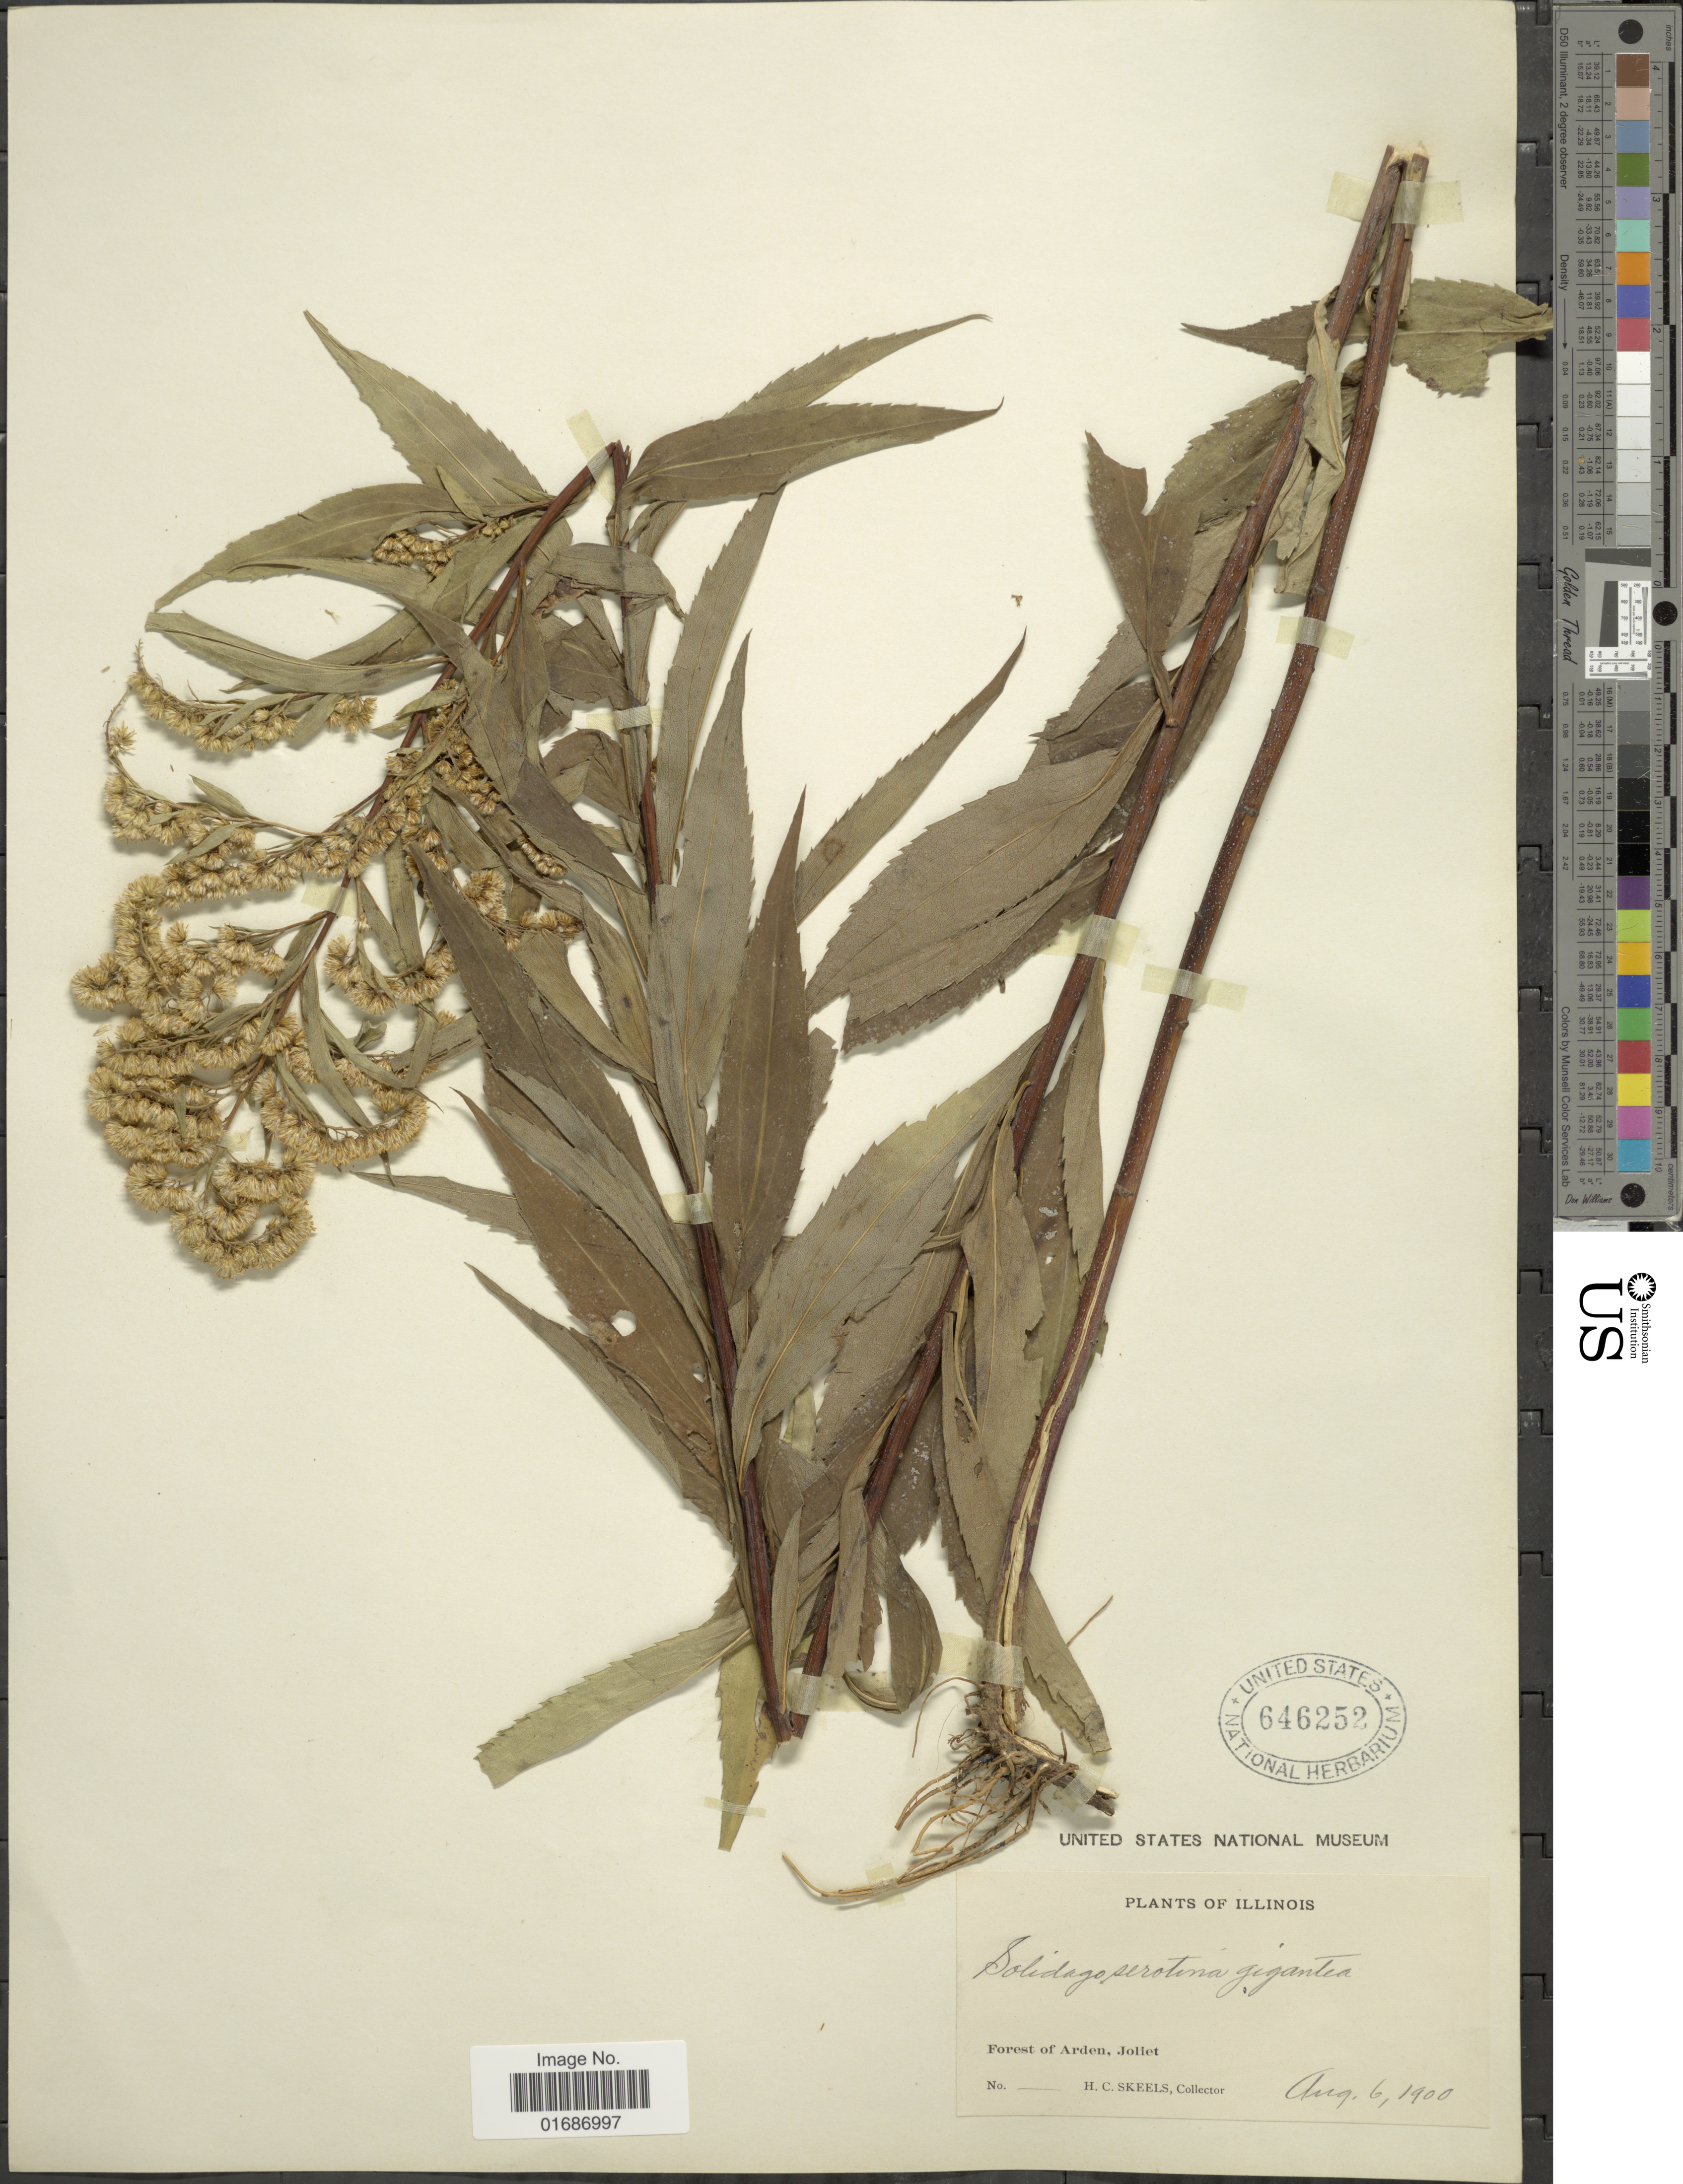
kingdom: Plantae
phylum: Tracheophyta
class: Magnoliopsida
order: Asterales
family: Asteraceae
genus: Solidago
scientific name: Solidago gigantea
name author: Aiton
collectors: H. Skeels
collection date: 1900-08-06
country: United States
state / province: Illinois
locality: Forest of Arden, Joliet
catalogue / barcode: US 646252